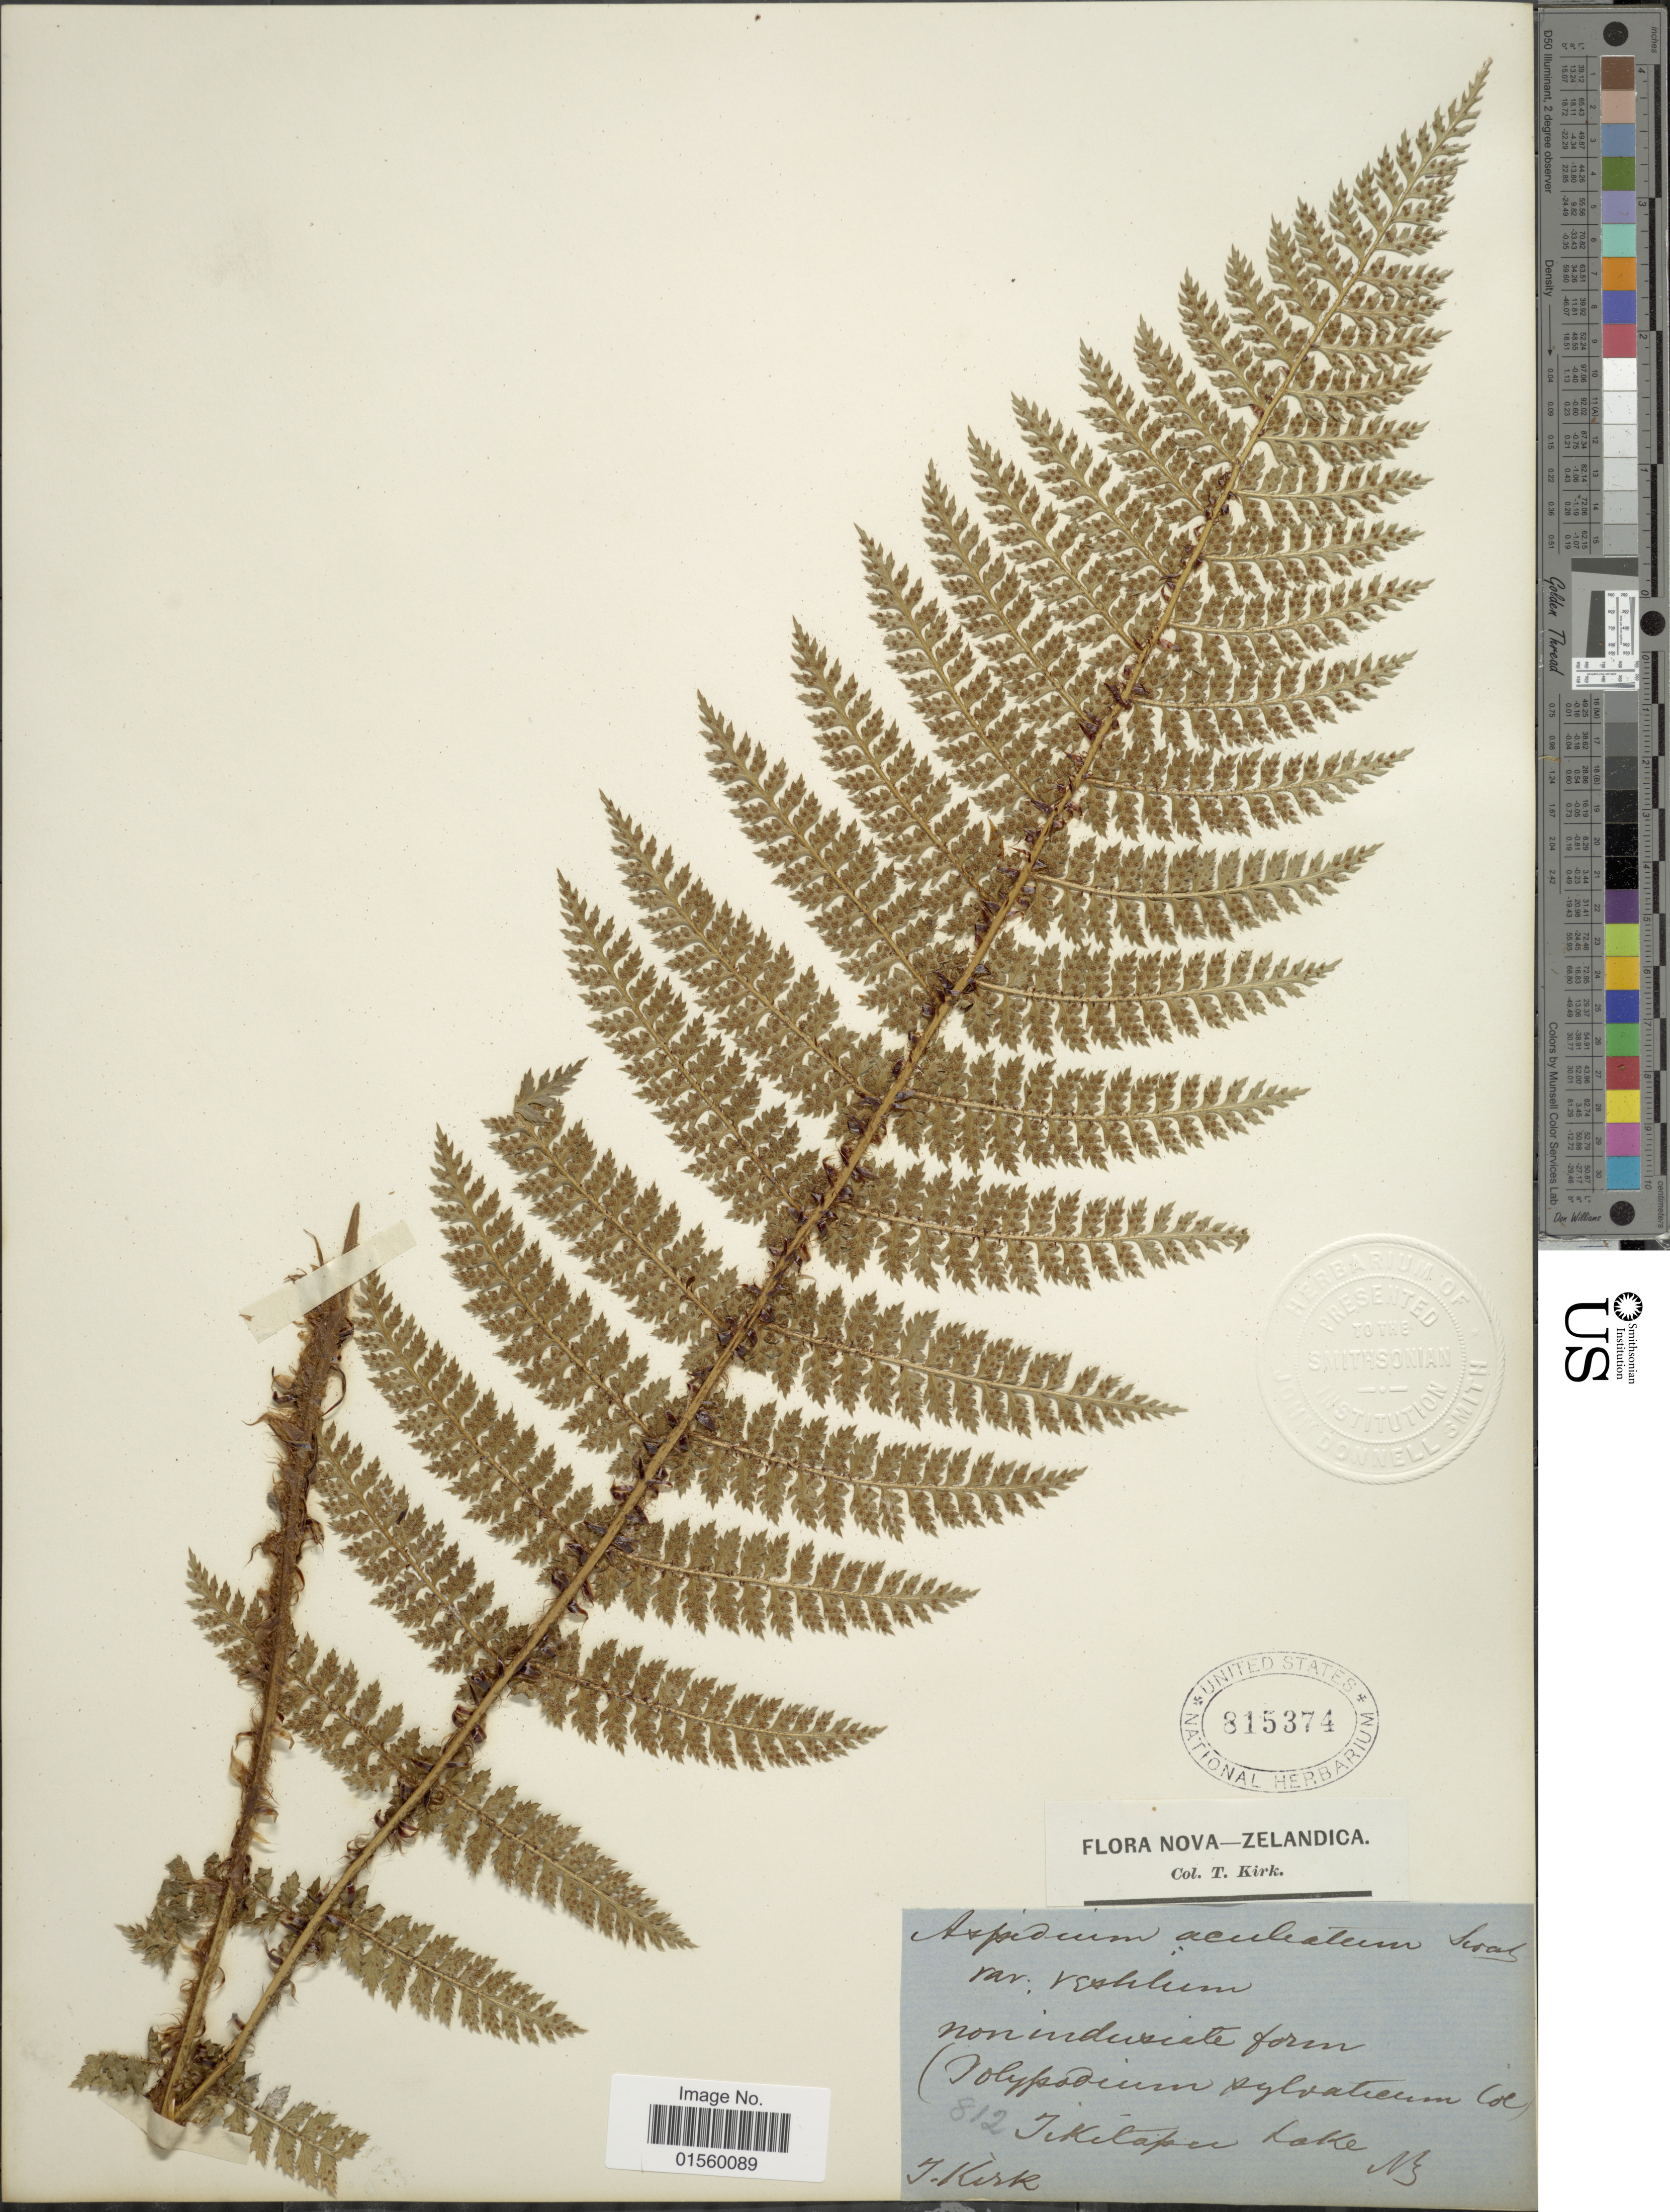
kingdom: Plantae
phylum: Tracheophyta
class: Polypodiopsida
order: Polypodiales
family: Dryopteridaceae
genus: Polystichum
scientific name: Polystichum vestitum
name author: (Sw.) C. Presl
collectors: T. Kirk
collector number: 812?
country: New Zealand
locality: Nova-Zelandica, Tikitapu Lake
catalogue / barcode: US 815374